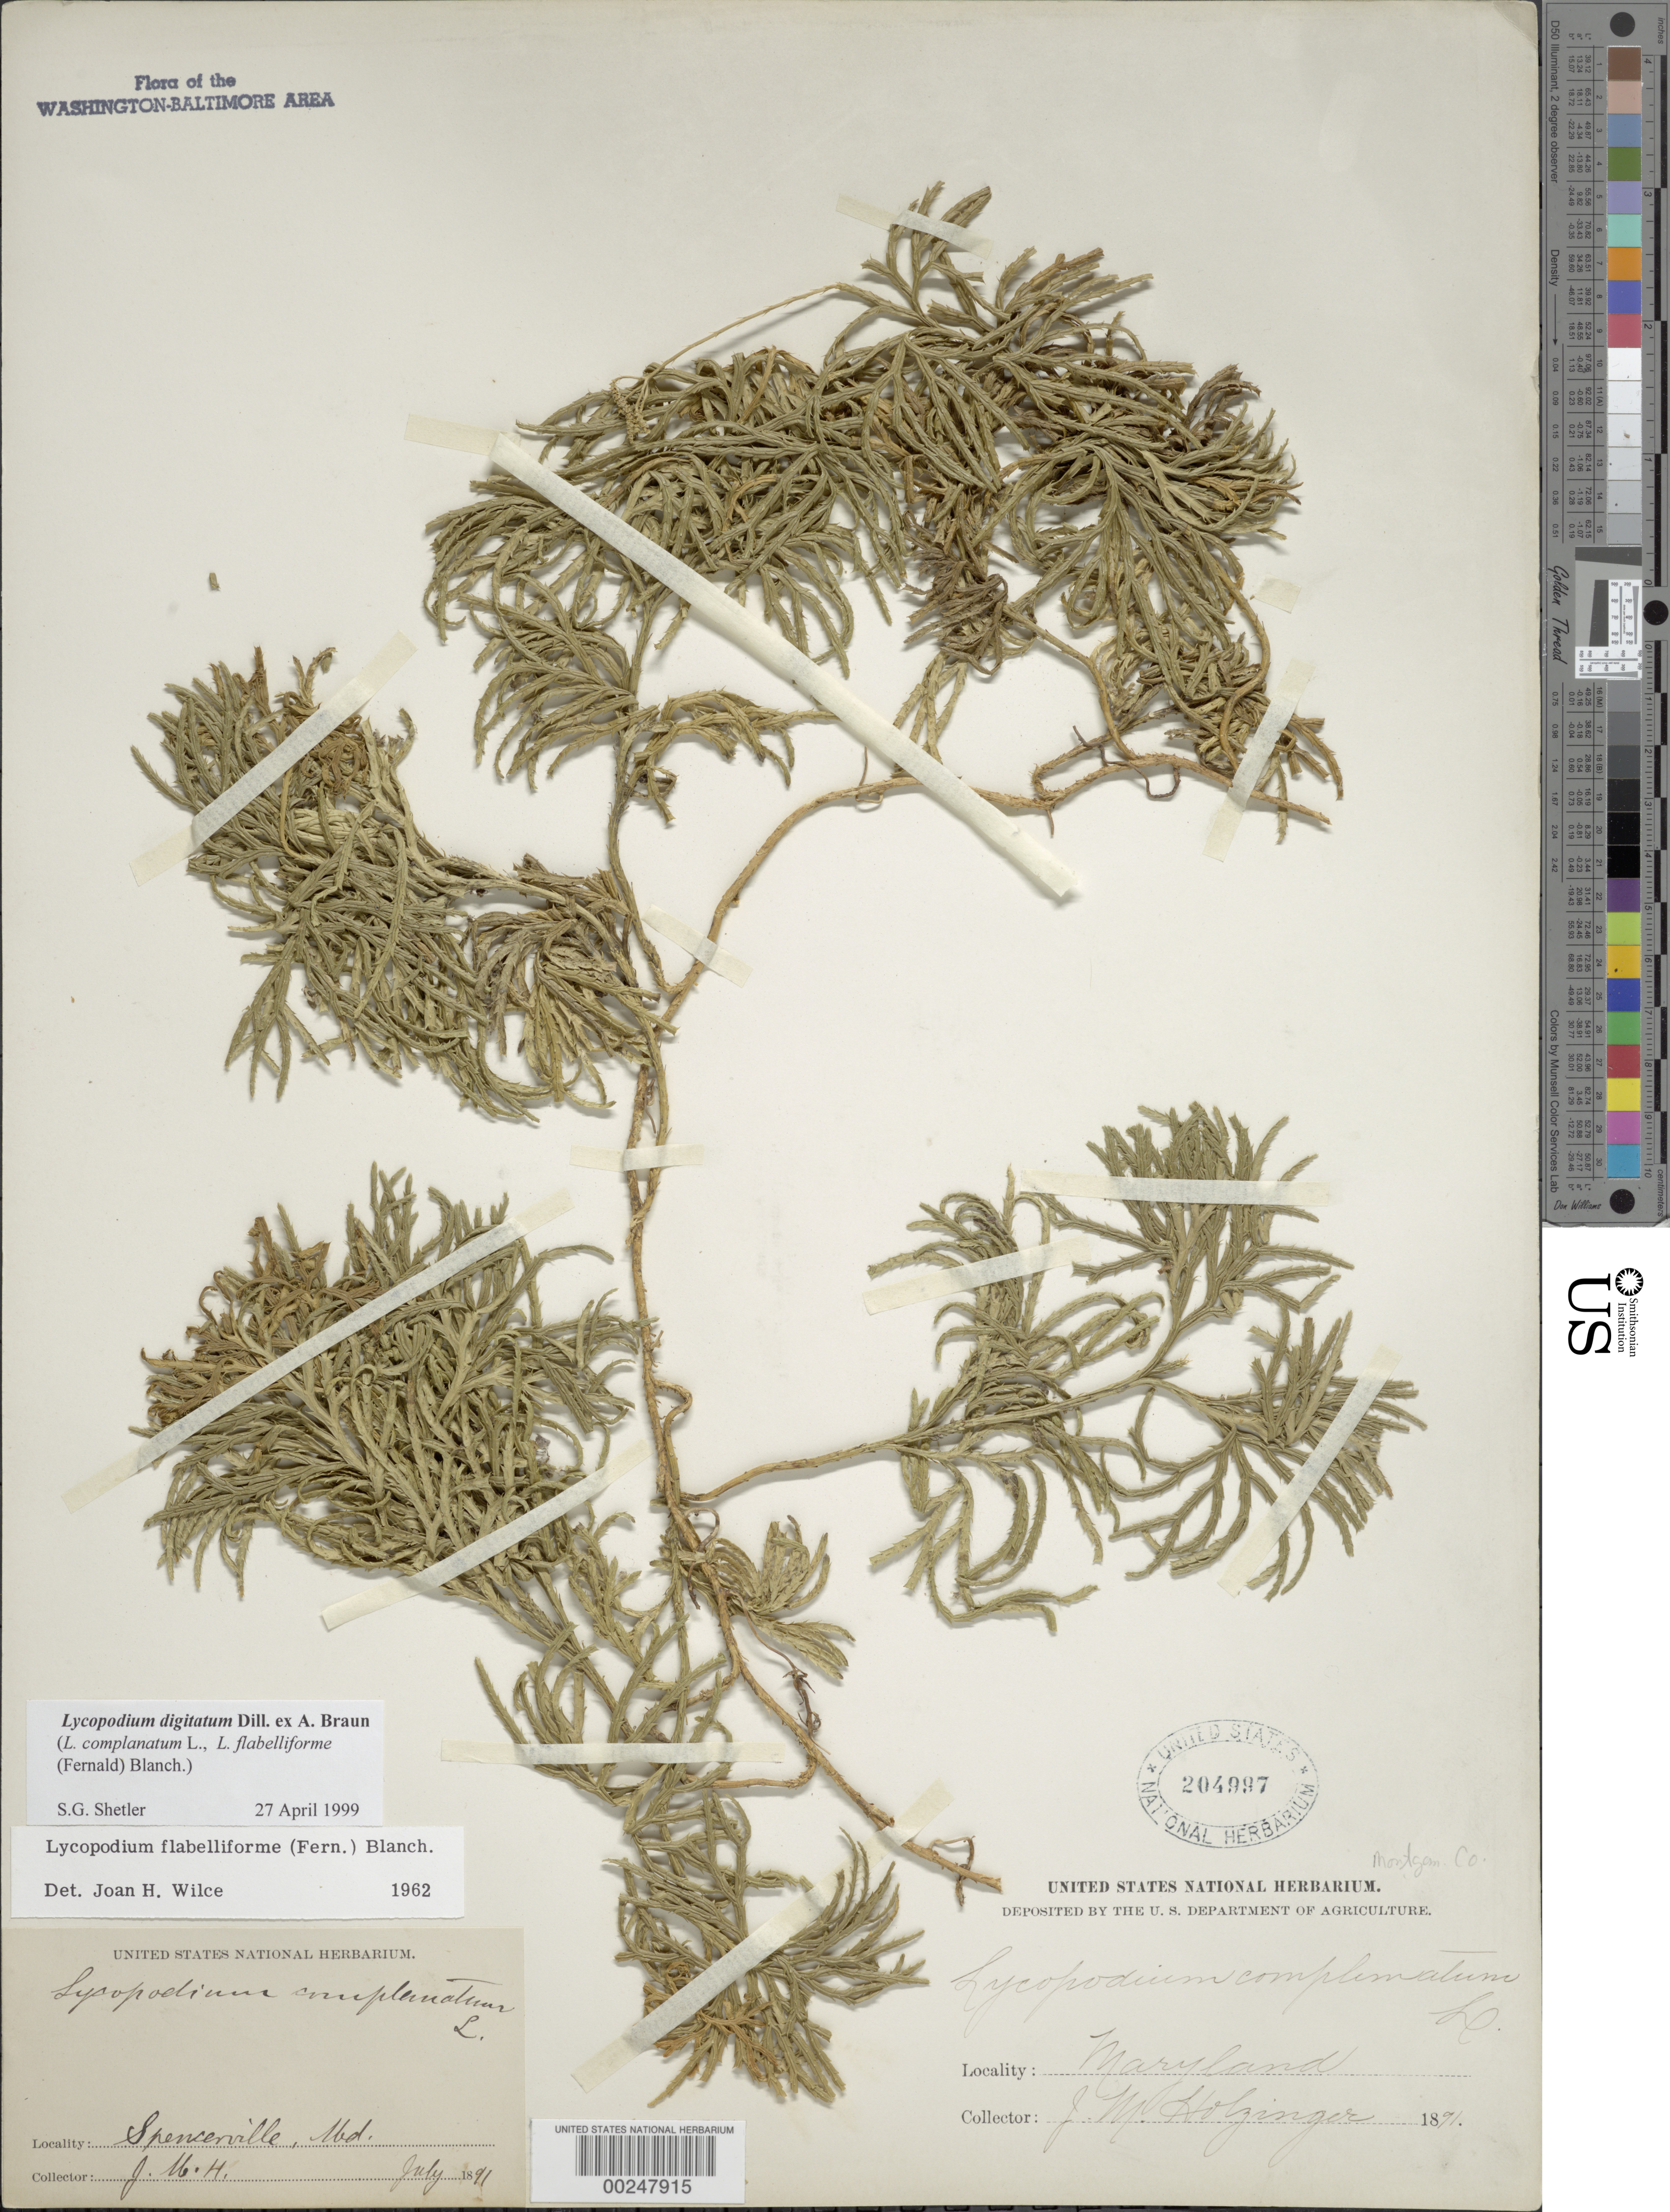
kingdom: Plantae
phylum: Tracheophyta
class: Lycopodiopsida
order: Lycopodiales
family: Lycopodiaceae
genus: Diphasiastrum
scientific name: Diphasiastrum digitatum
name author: (Dill. ex A. Braun) Holub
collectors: J. M. Holzinger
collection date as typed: Jul 1891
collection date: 1891-07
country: United States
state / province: Maryland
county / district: Montgomery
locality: Spencerville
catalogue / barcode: US 204997